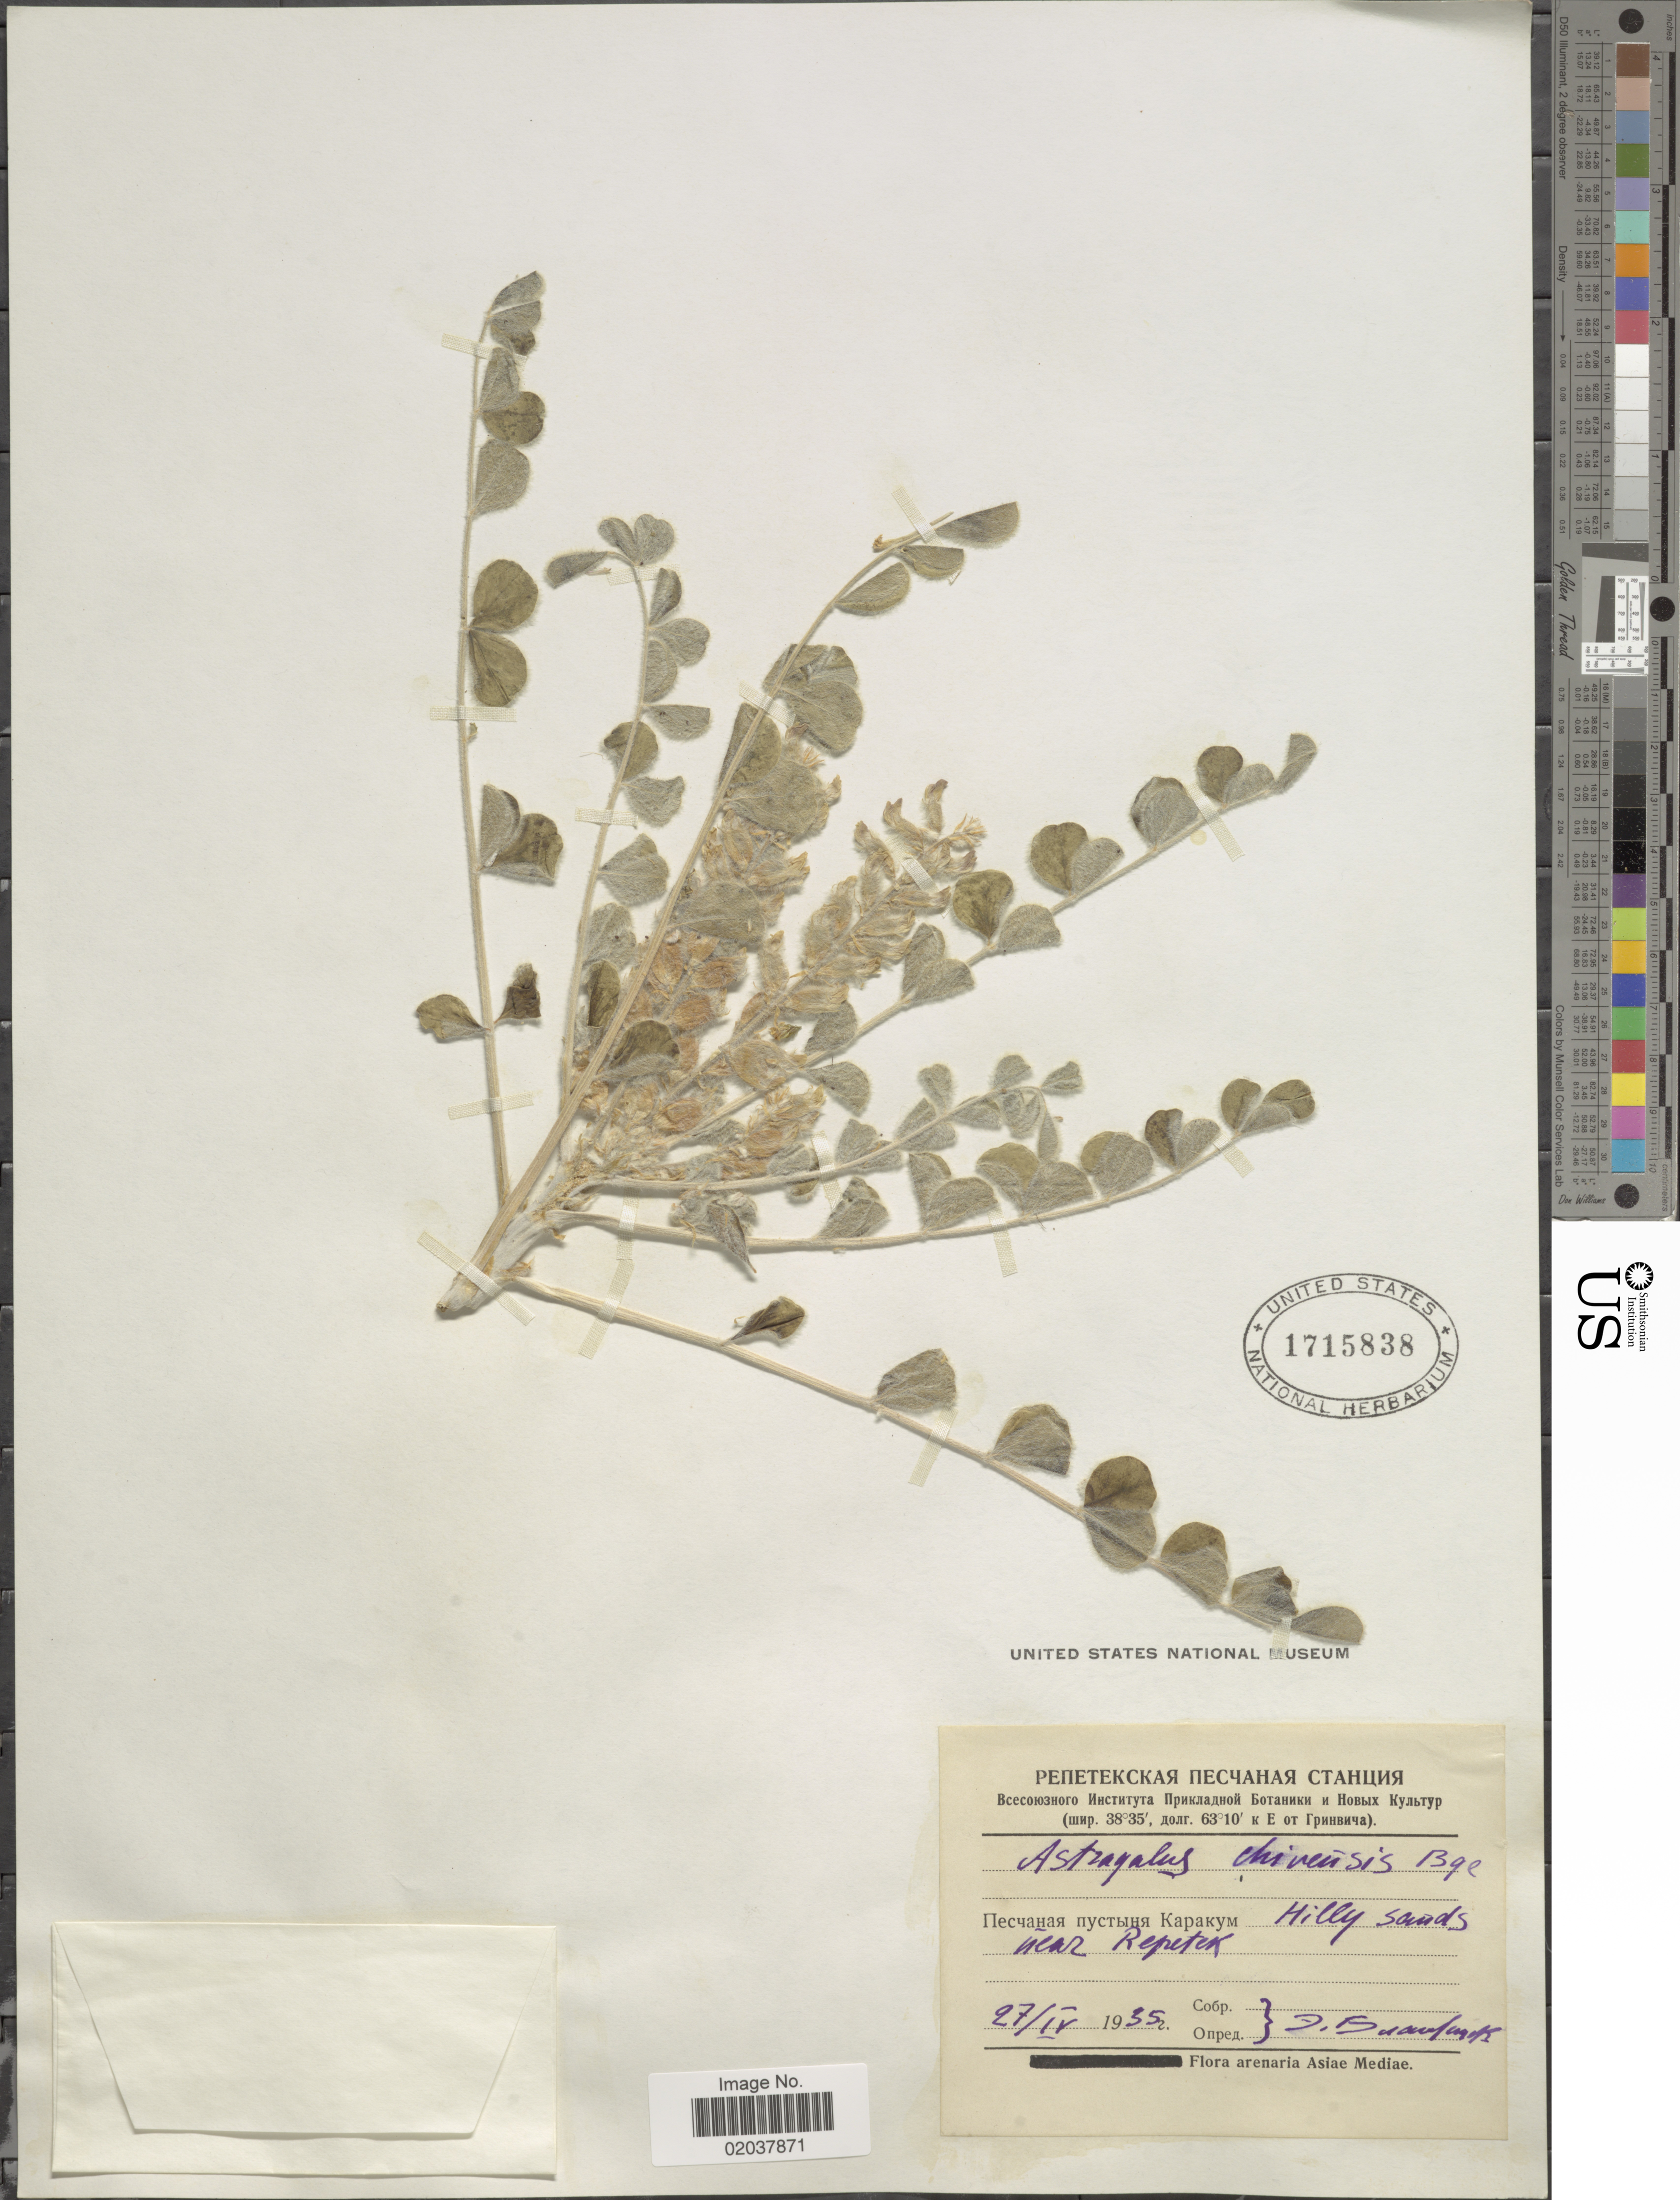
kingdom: Plantae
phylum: Tracheophyta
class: Magnoliopsida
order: Fabales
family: Fabaceae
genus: Astragalus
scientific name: Astragalus chiwensis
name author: Bunge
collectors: E. Blagoveshenskiy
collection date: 1935-04-27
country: Turkmenistan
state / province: Lebap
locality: Karakum Desert, Repetek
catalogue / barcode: US 1715838